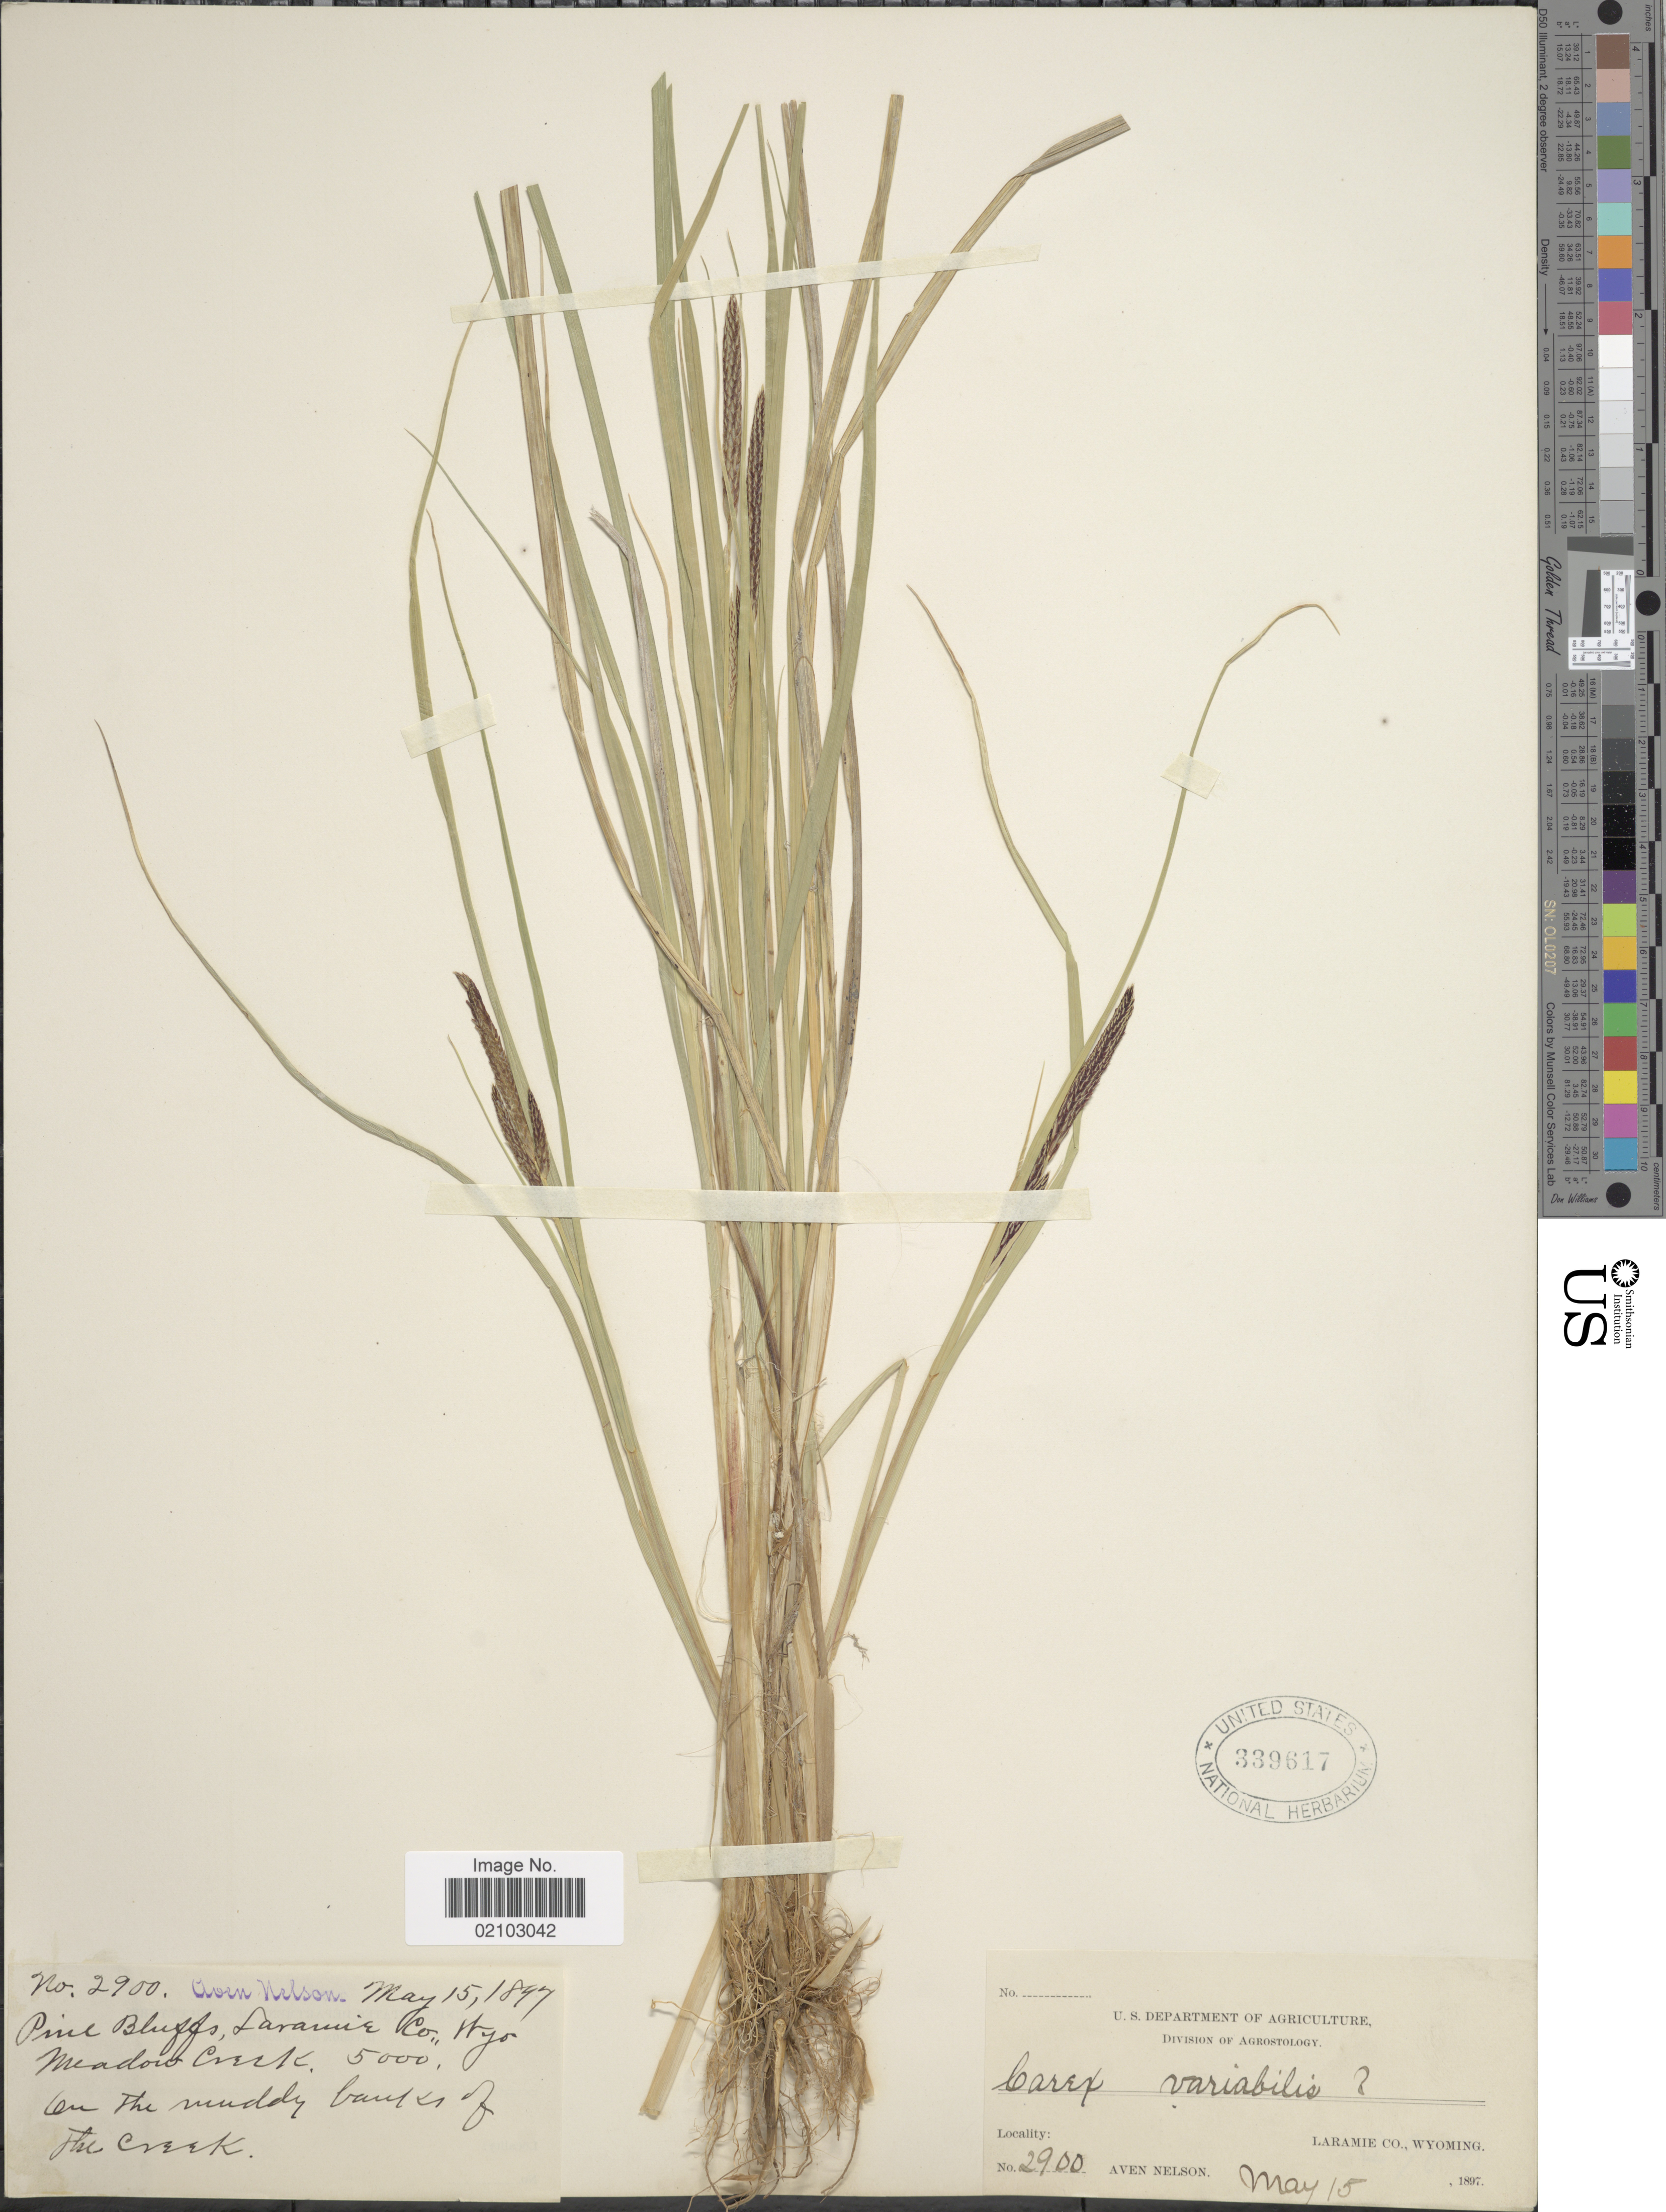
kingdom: Plantae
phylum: Tracheophyta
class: Liliopsida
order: Poales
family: Cyperaceae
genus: Carex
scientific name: Carex aquatilis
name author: Wahlenb.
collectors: A. Nelson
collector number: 2900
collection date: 1897-05-15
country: United States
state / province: Wyoming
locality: Laramie Co., Meadow Creek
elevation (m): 1524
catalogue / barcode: US 339617